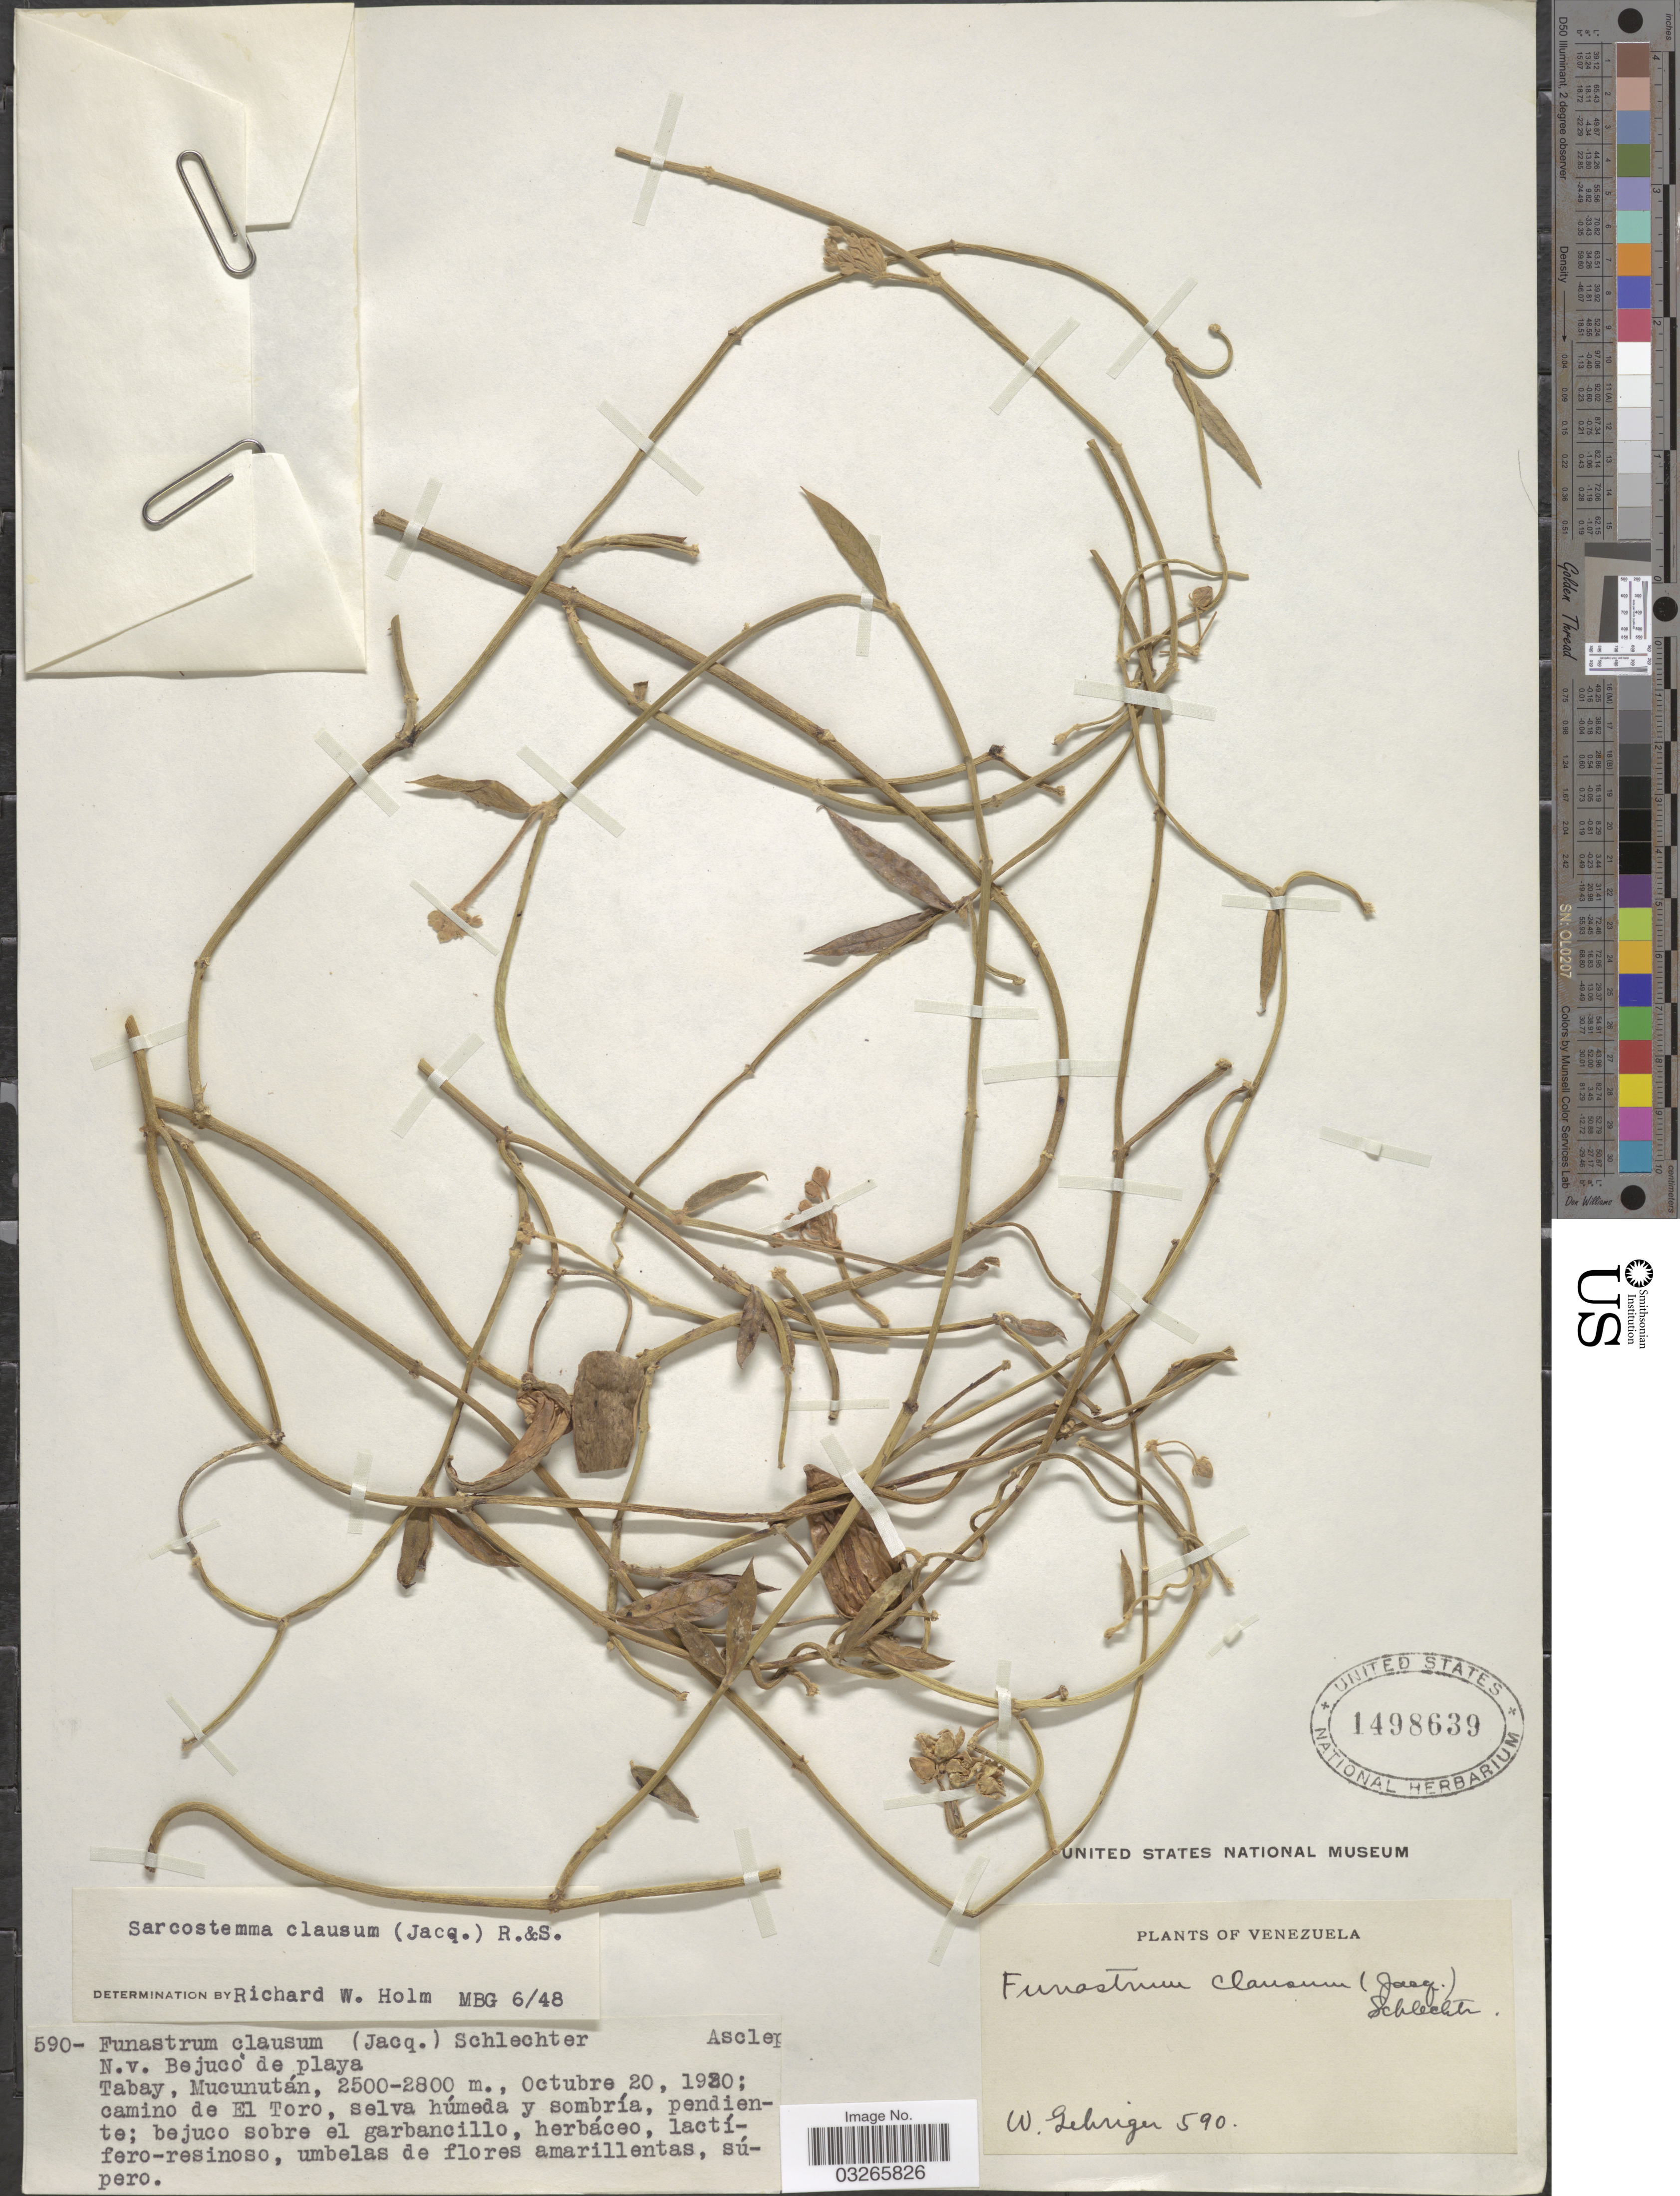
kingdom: Plantae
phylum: Tracheophyta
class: Magnoliopsida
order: Gentianales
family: Apocynaceae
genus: Sarcostemma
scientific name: Sarcostemma clausum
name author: (Jacq.) Schult.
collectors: W. Gehriger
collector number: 590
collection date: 1920-10-20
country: Venezuela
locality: Tabay, Mucunután, camino de El Toro.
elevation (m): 2500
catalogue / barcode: US 1498639